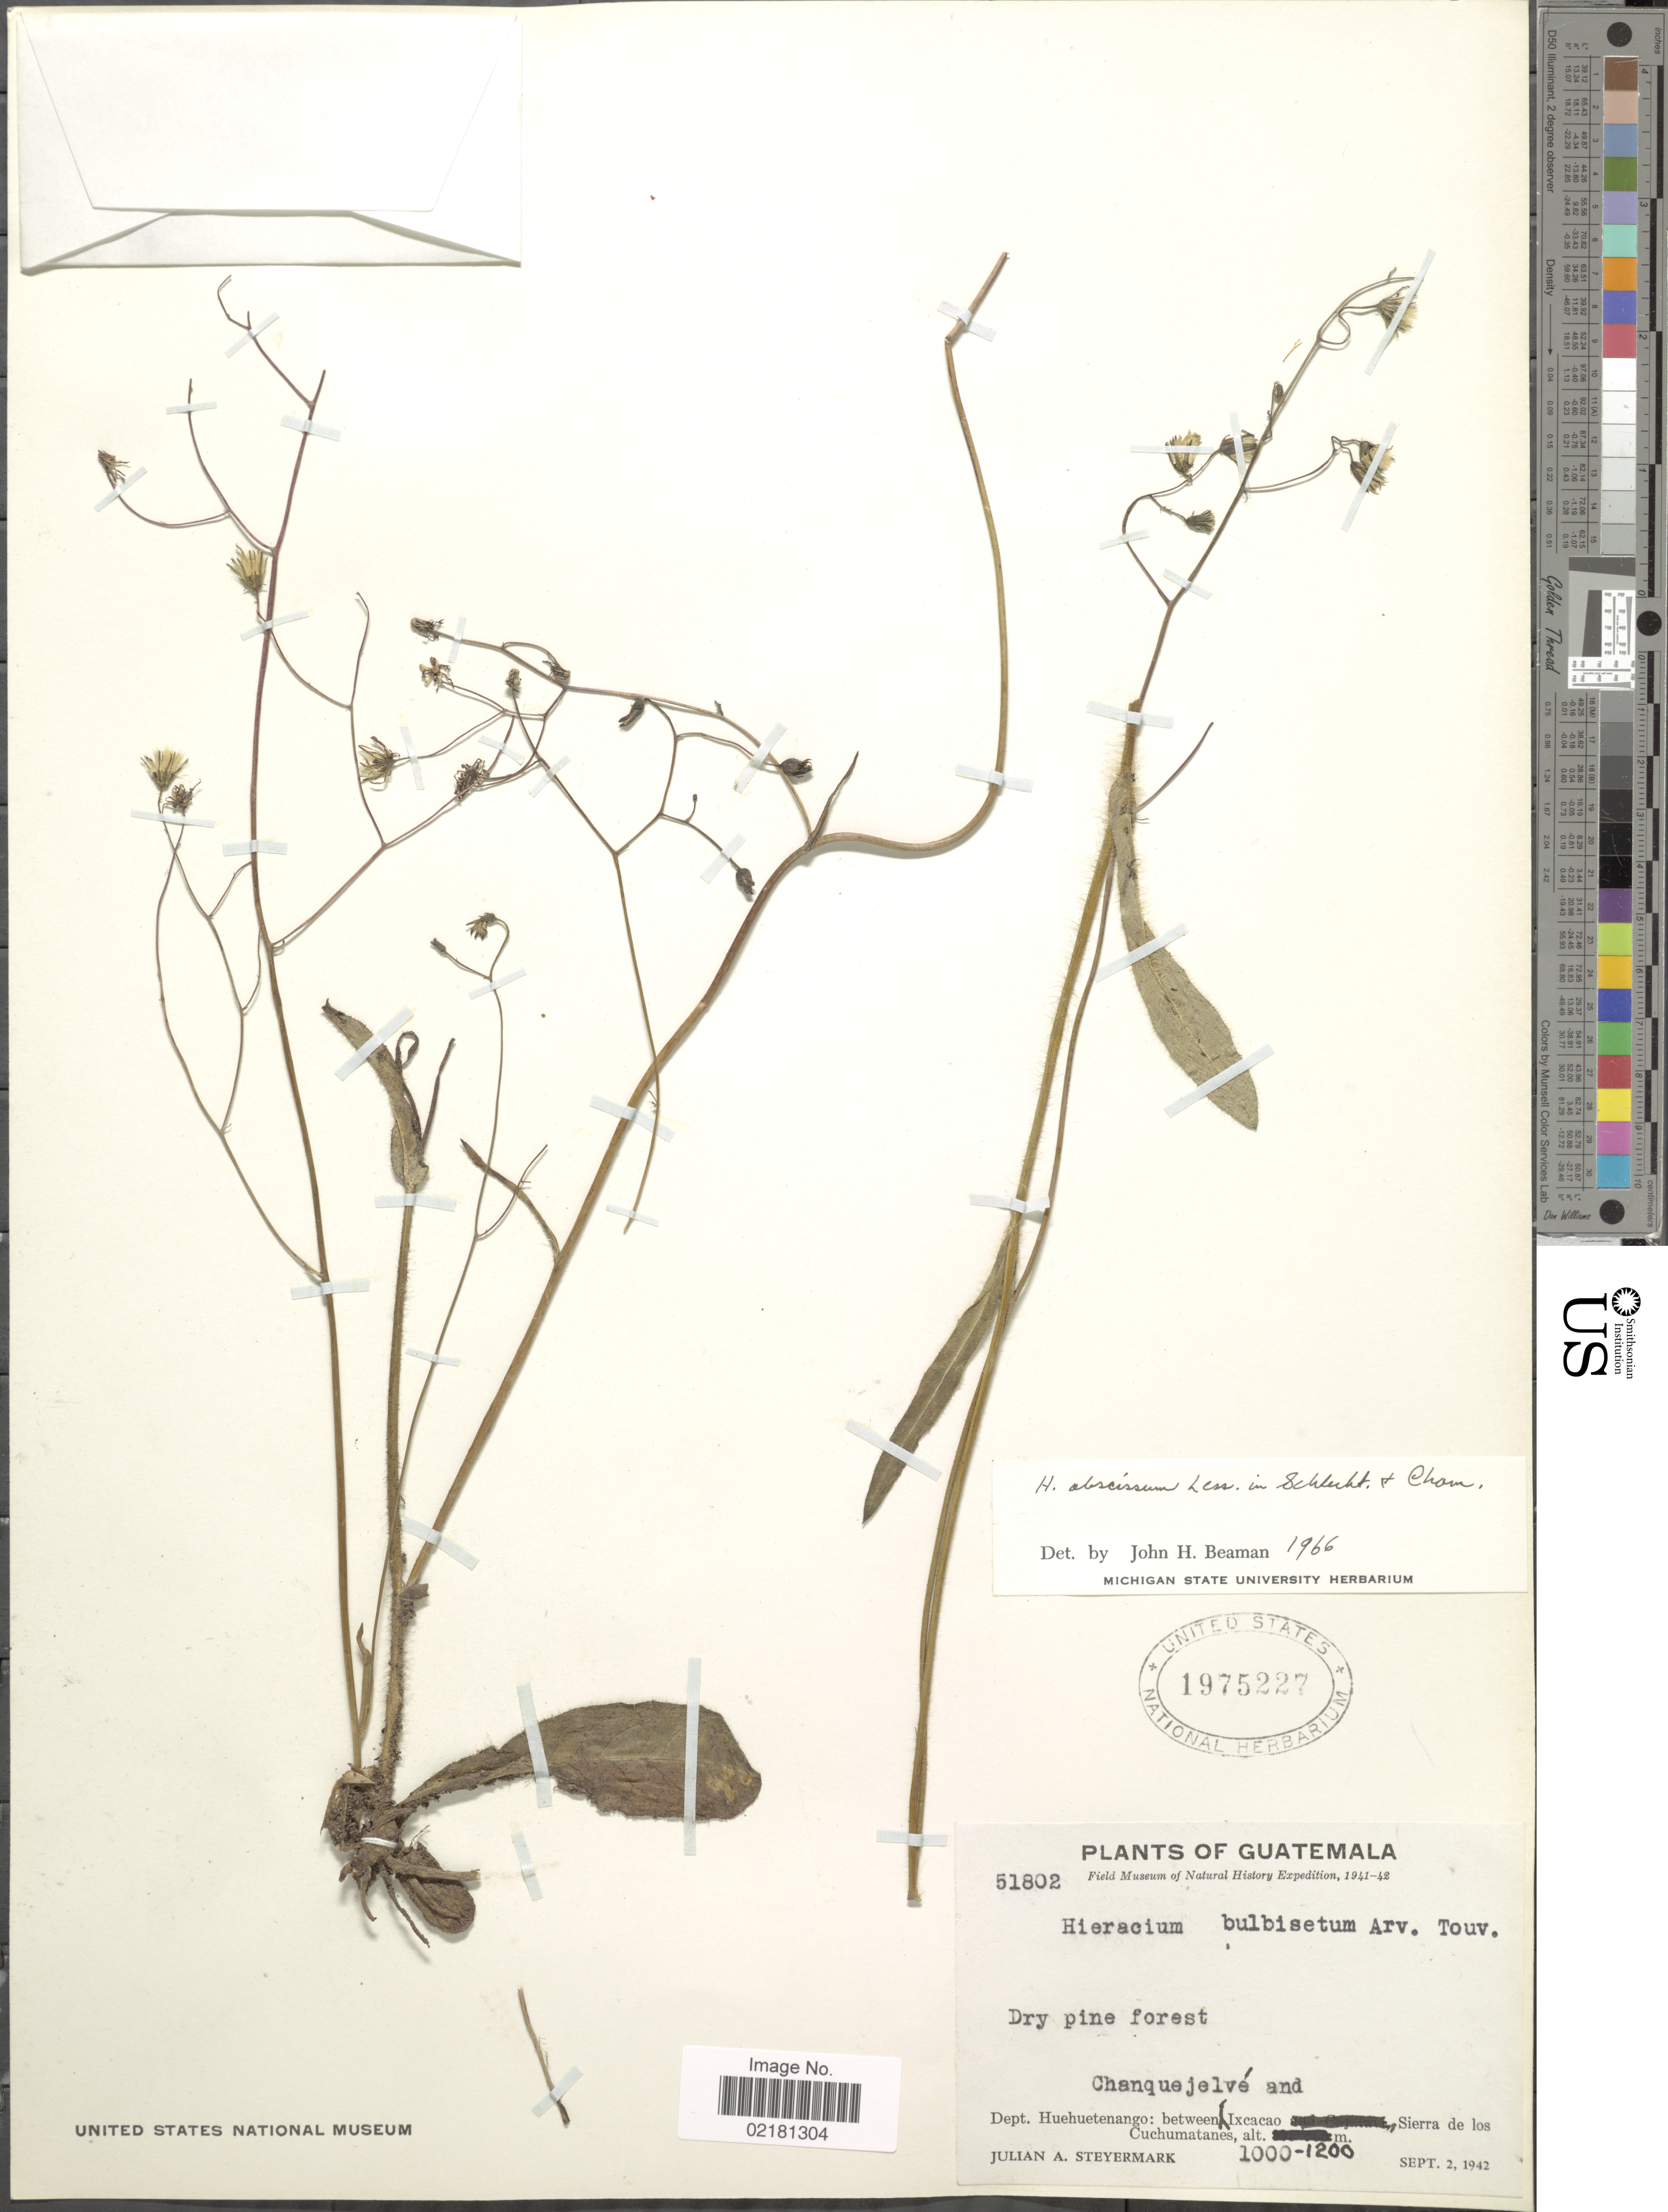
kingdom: Plantae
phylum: Tracheophyta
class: Magnoliopsida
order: Asterales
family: Asteraceae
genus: Hieracium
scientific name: Hieracium abscissum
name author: Less.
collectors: J. Steyermark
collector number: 51802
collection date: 1942-09-02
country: Guatemala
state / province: Huehuetenango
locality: Chanquejelve and between Ixcacao, Sierra de los Cuchumatanes.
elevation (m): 1000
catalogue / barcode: US 1975227